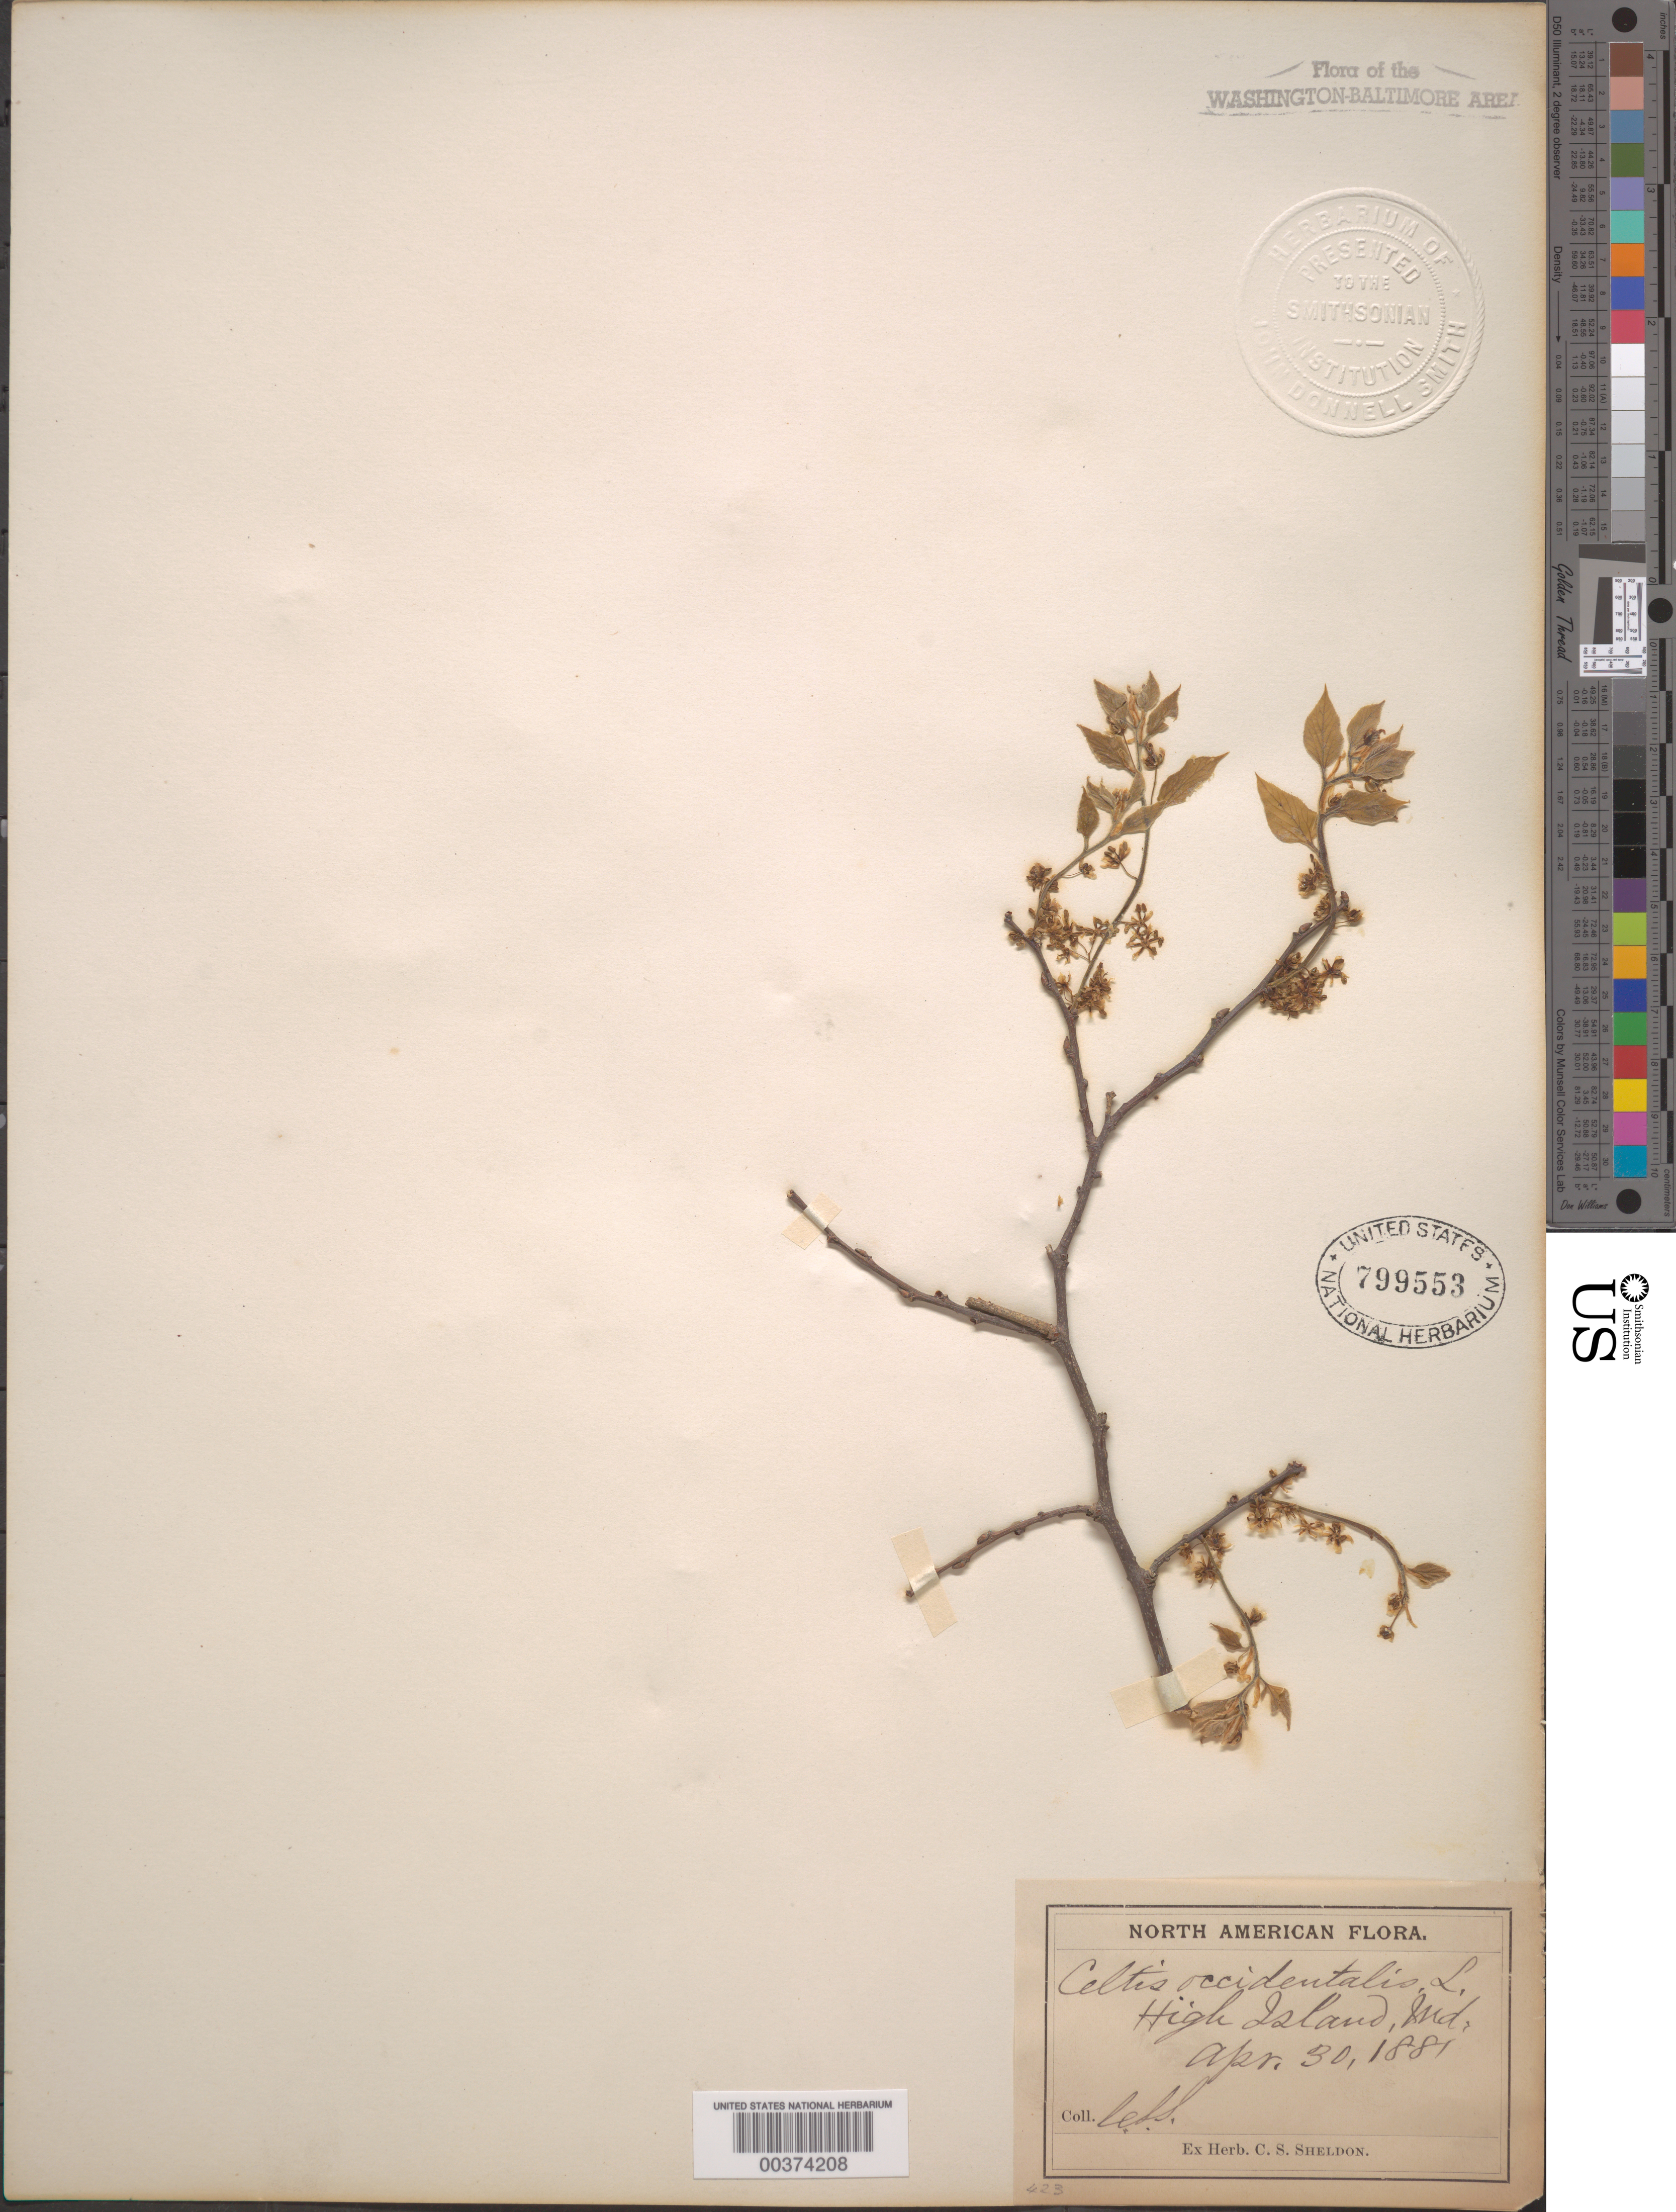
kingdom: Plantae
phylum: Tracheophyta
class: Magnoliopsida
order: Rosales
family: Cannabaceae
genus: Celtis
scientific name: Celtis occidentalis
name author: L.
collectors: C. S. Sheldon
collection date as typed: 30 Apr 1881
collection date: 1881-04-30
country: United States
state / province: Maryland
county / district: Montgomery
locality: High Island C. & O. Canal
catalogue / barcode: US 799553